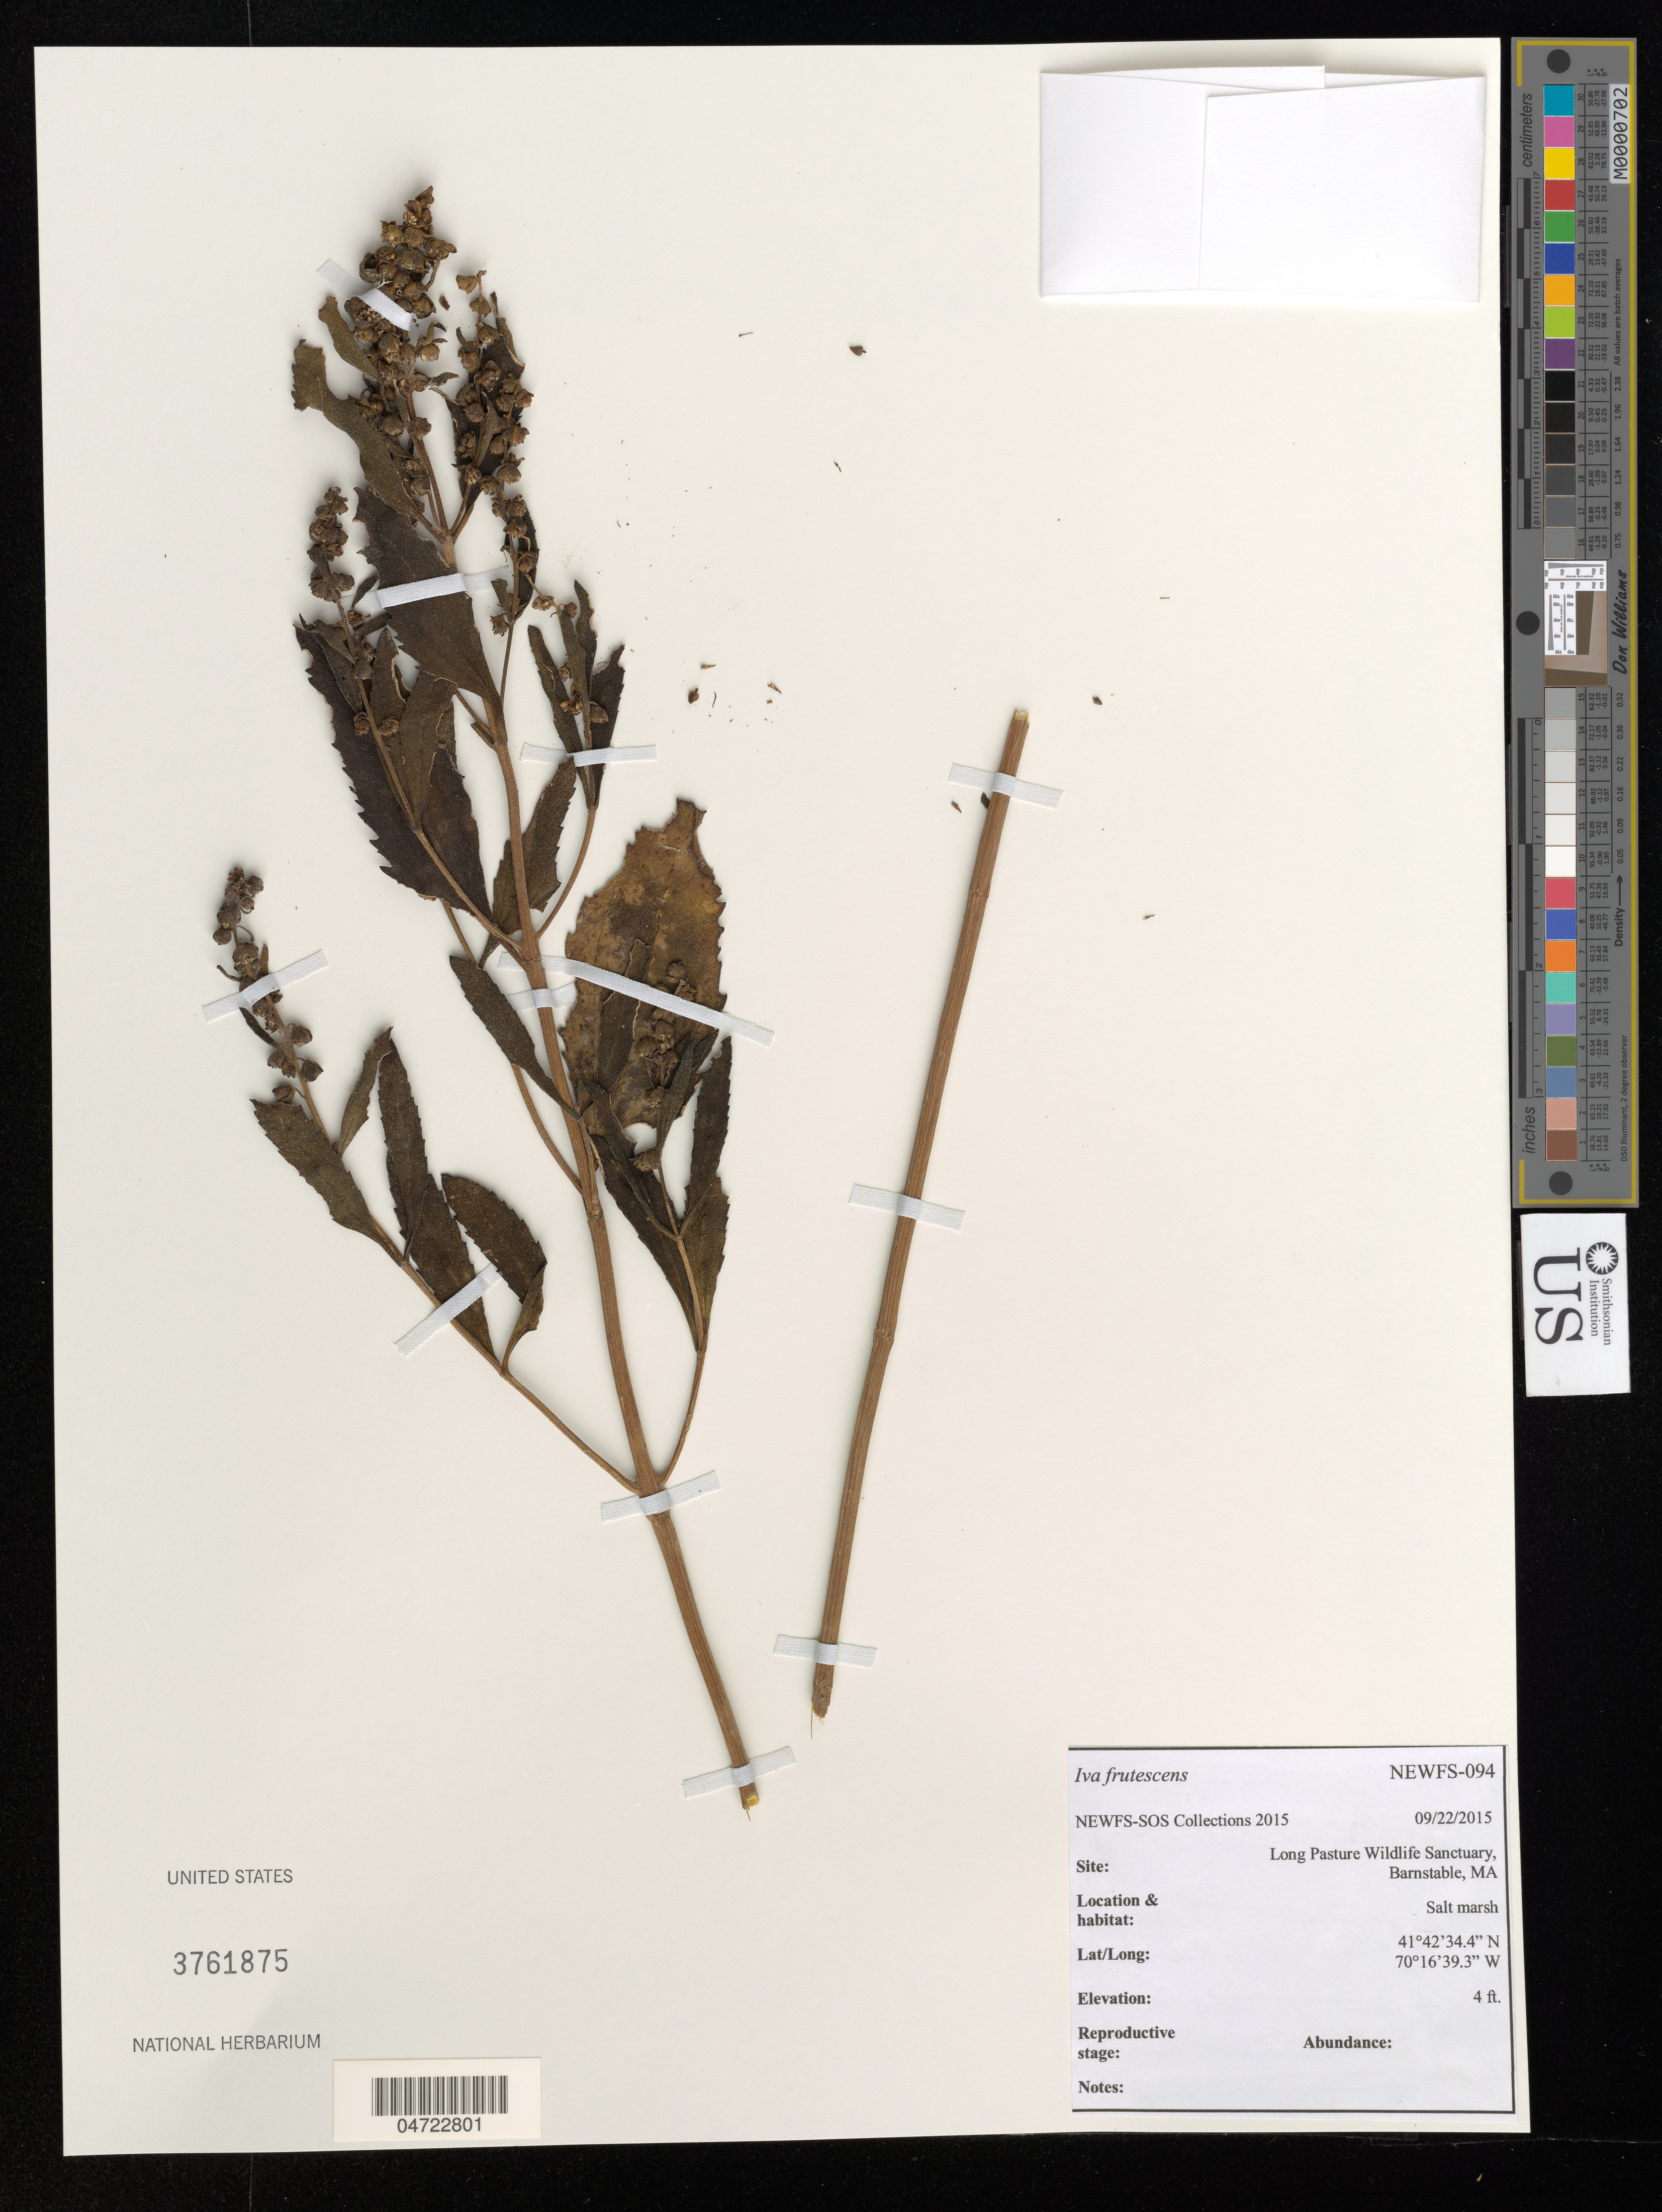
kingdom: Plantae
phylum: Tracheophyta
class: Magnoliopsida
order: Asterales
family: Asteraceae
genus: Iva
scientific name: Iva frutescens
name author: L.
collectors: NEWFS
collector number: NEWFS-094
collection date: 2015-09-22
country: United States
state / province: Massachusetts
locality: Long Pasture Wildlife Sanctuary, Barnstable.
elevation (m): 1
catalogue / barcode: US 3761875